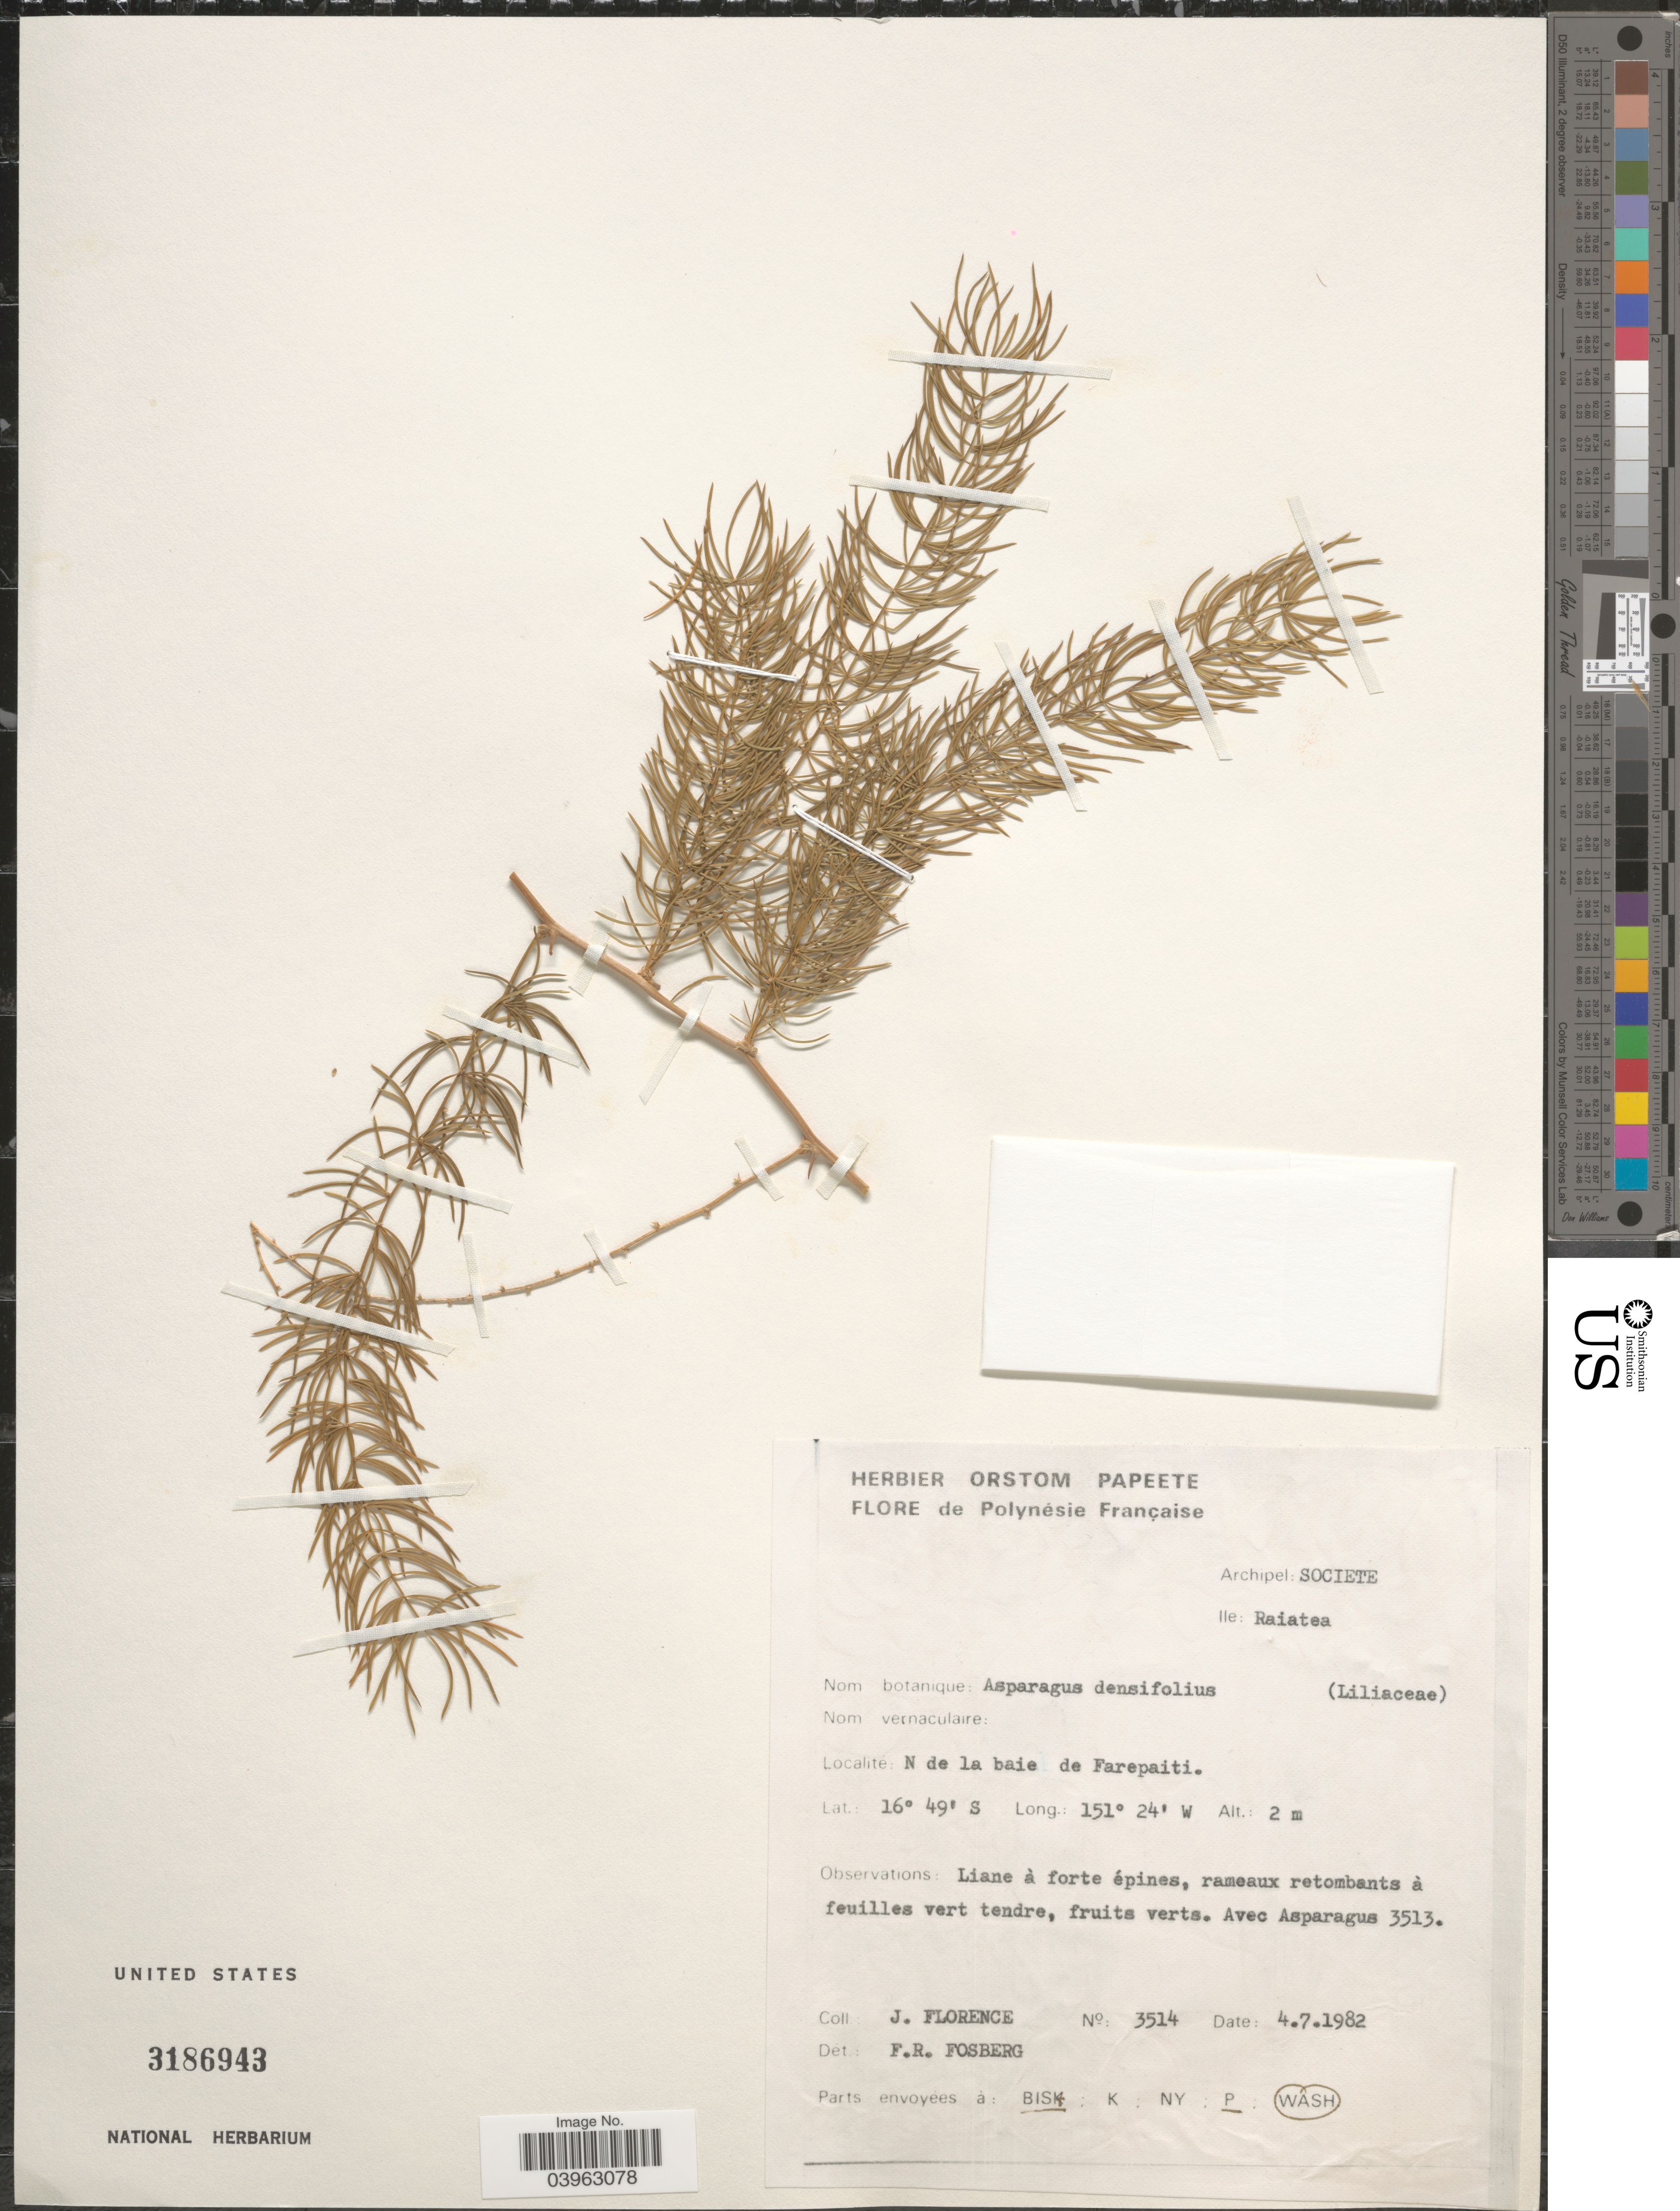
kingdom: Plantae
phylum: Tracheophyta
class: Liliopsida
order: Asparagales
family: Asparagaceae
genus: Asparagus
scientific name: Asparagus densiflorus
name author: (Kunth) Jessop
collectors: J. Florence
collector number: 3514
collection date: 1982-07-04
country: French Polynesia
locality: Polynésie Française. Archipel: Societe. Ile: Raiatea. N de la baie de Farepaiti.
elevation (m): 2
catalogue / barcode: US 3186943